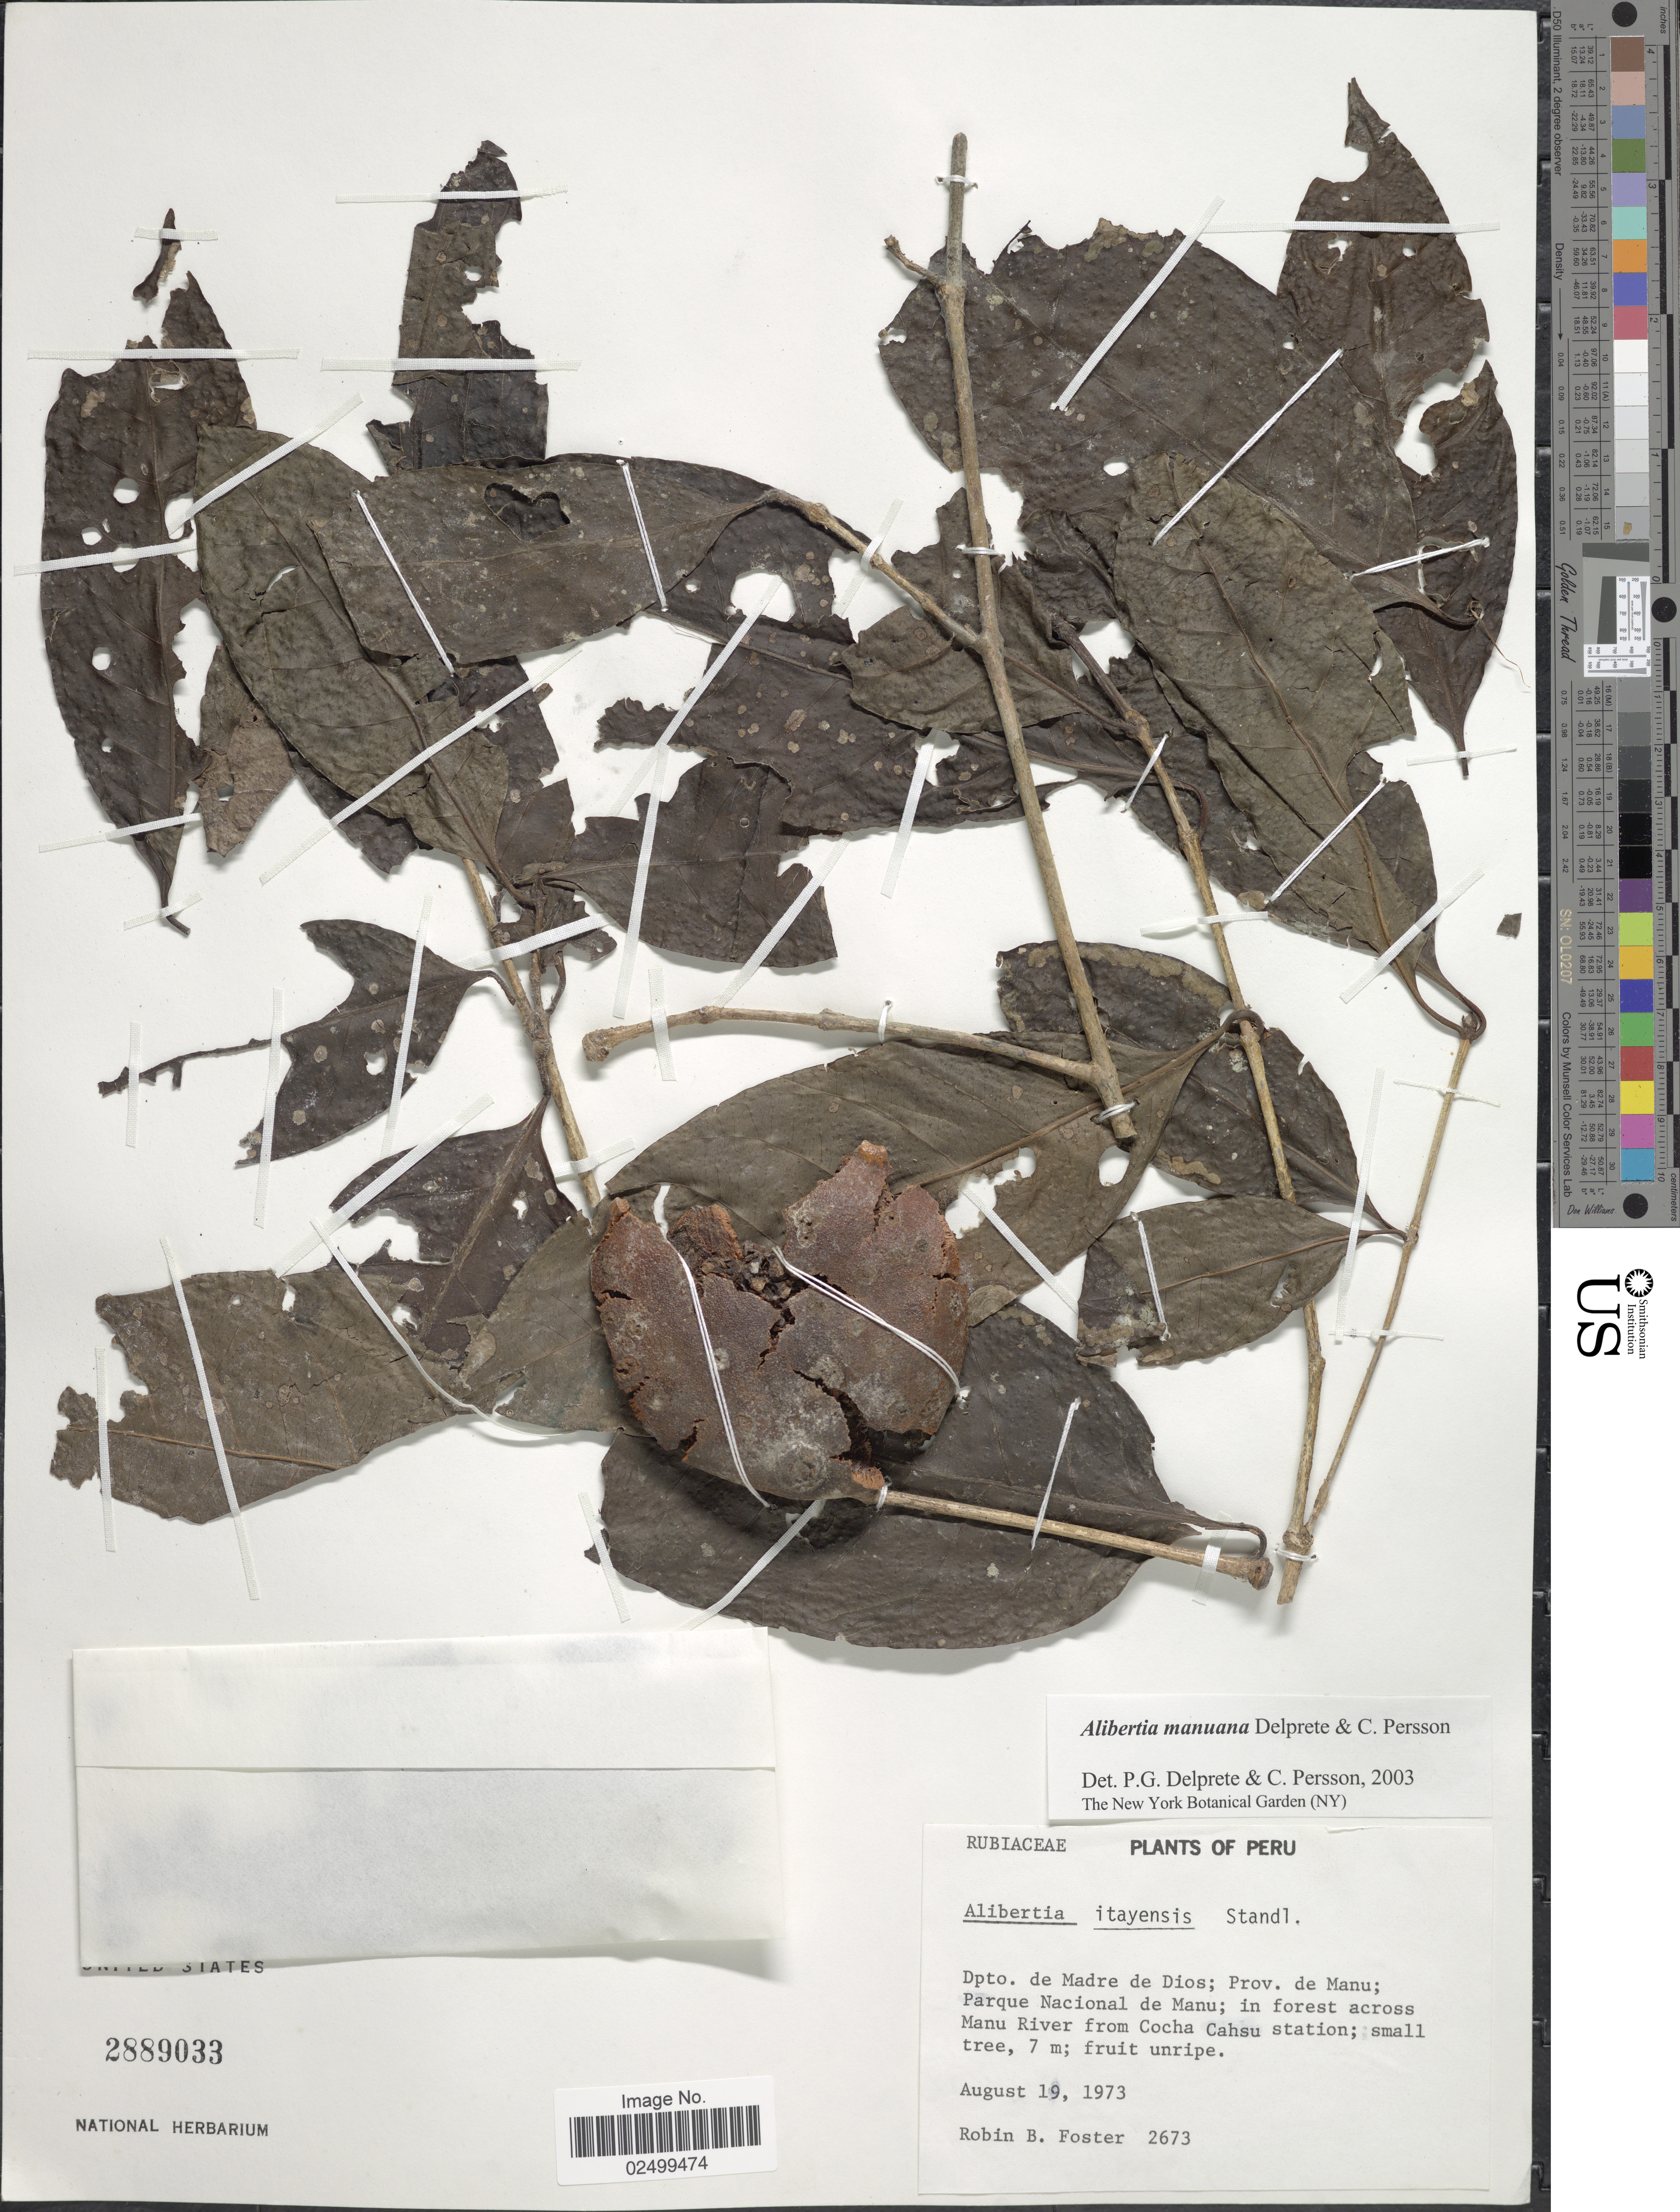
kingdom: Plantae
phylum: Tracheophyta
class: Magnoliopsida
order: Gentianales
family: Rubiaceae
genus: Alibertia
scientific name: Alibertia manuana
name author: Delprete & C.H. Perss.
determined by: Delprete, P. G.; Persson, C. H.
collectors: R. B. Foster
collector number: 2673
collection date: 1973-08-19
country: Peru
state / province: Madre de Dios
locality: Dpto Madre De Dios, Prov. de Manu; Parque Nacional de Manu; in forest across Manu River from Cocha Cahsu station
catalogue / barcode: US 2889033